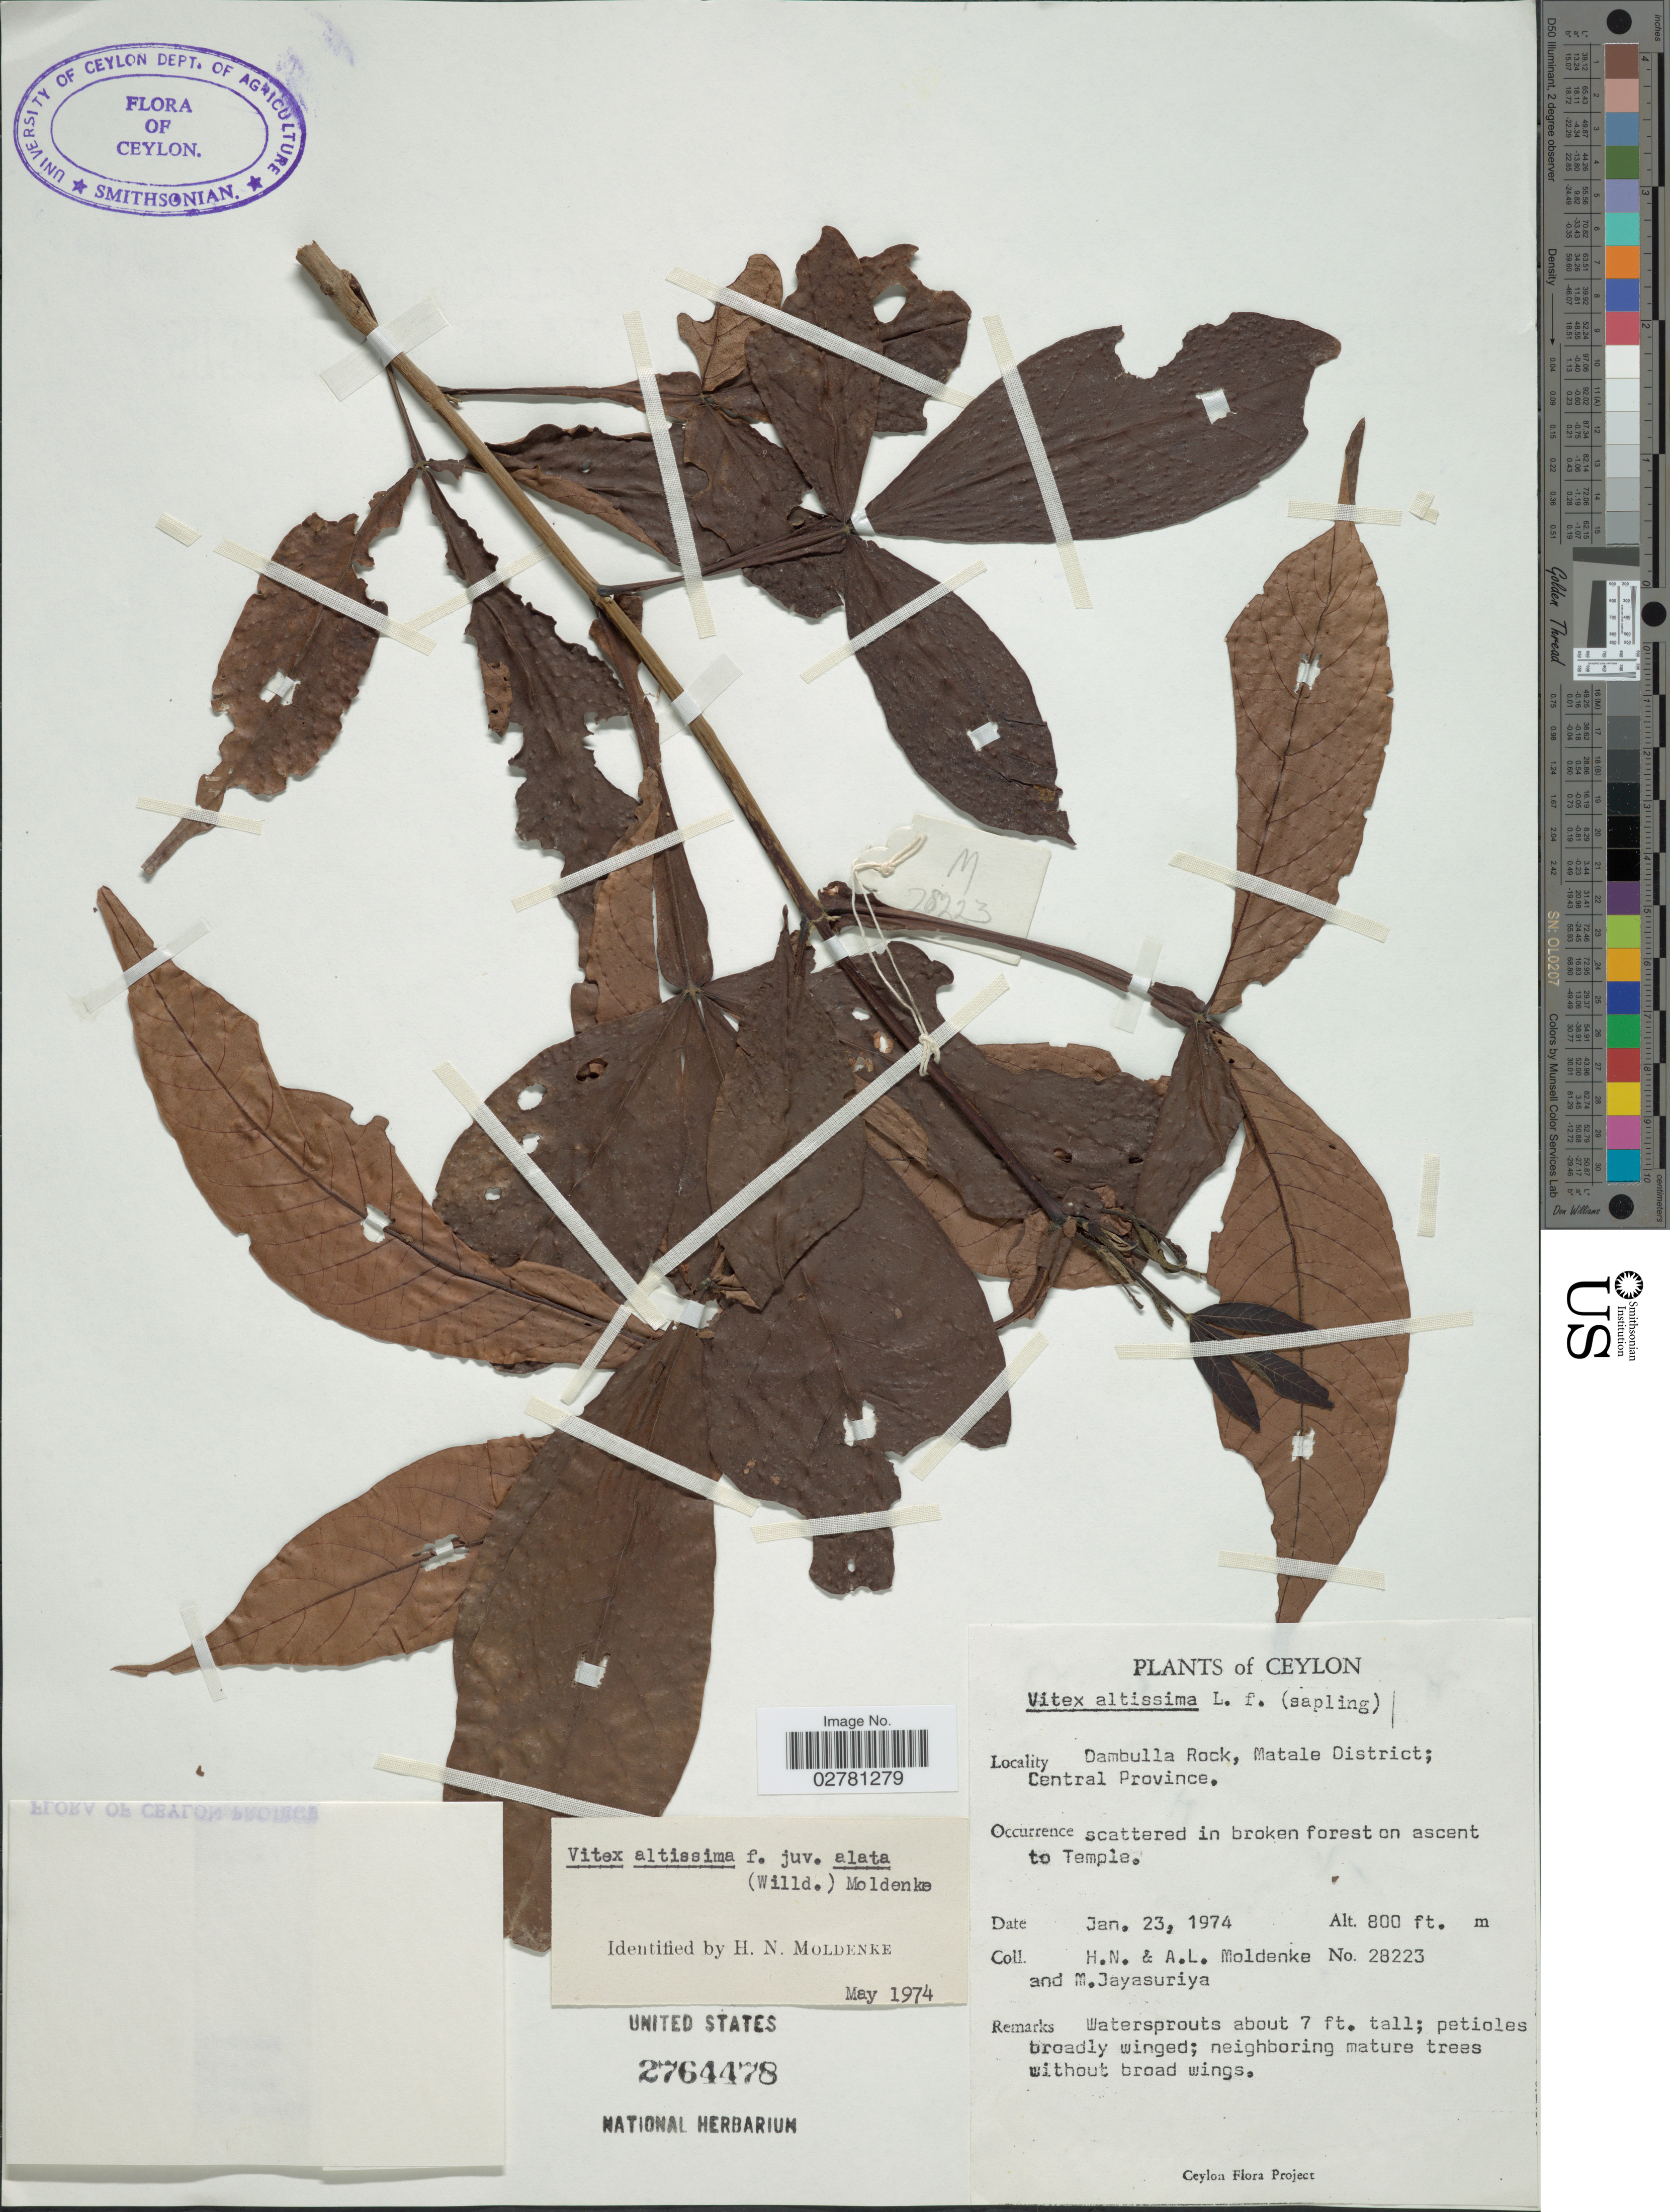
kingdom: Plantae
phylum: Tracheophyta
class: Magnoliopsida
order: Lamiales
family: Lamiaceae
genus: Vitex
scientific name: Vitex altissima f. alata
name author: (Willd.) Moldenke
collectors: H. N. Moldenke, A. L. Moldenke & M. Jayasuriya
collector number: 28223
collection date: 1974-01-23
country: Sri Lanka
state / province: Central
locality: Ceylon. Dambulla Rock, Matale District. Ascent to Temple.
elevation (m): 244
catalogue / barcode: US 2764478